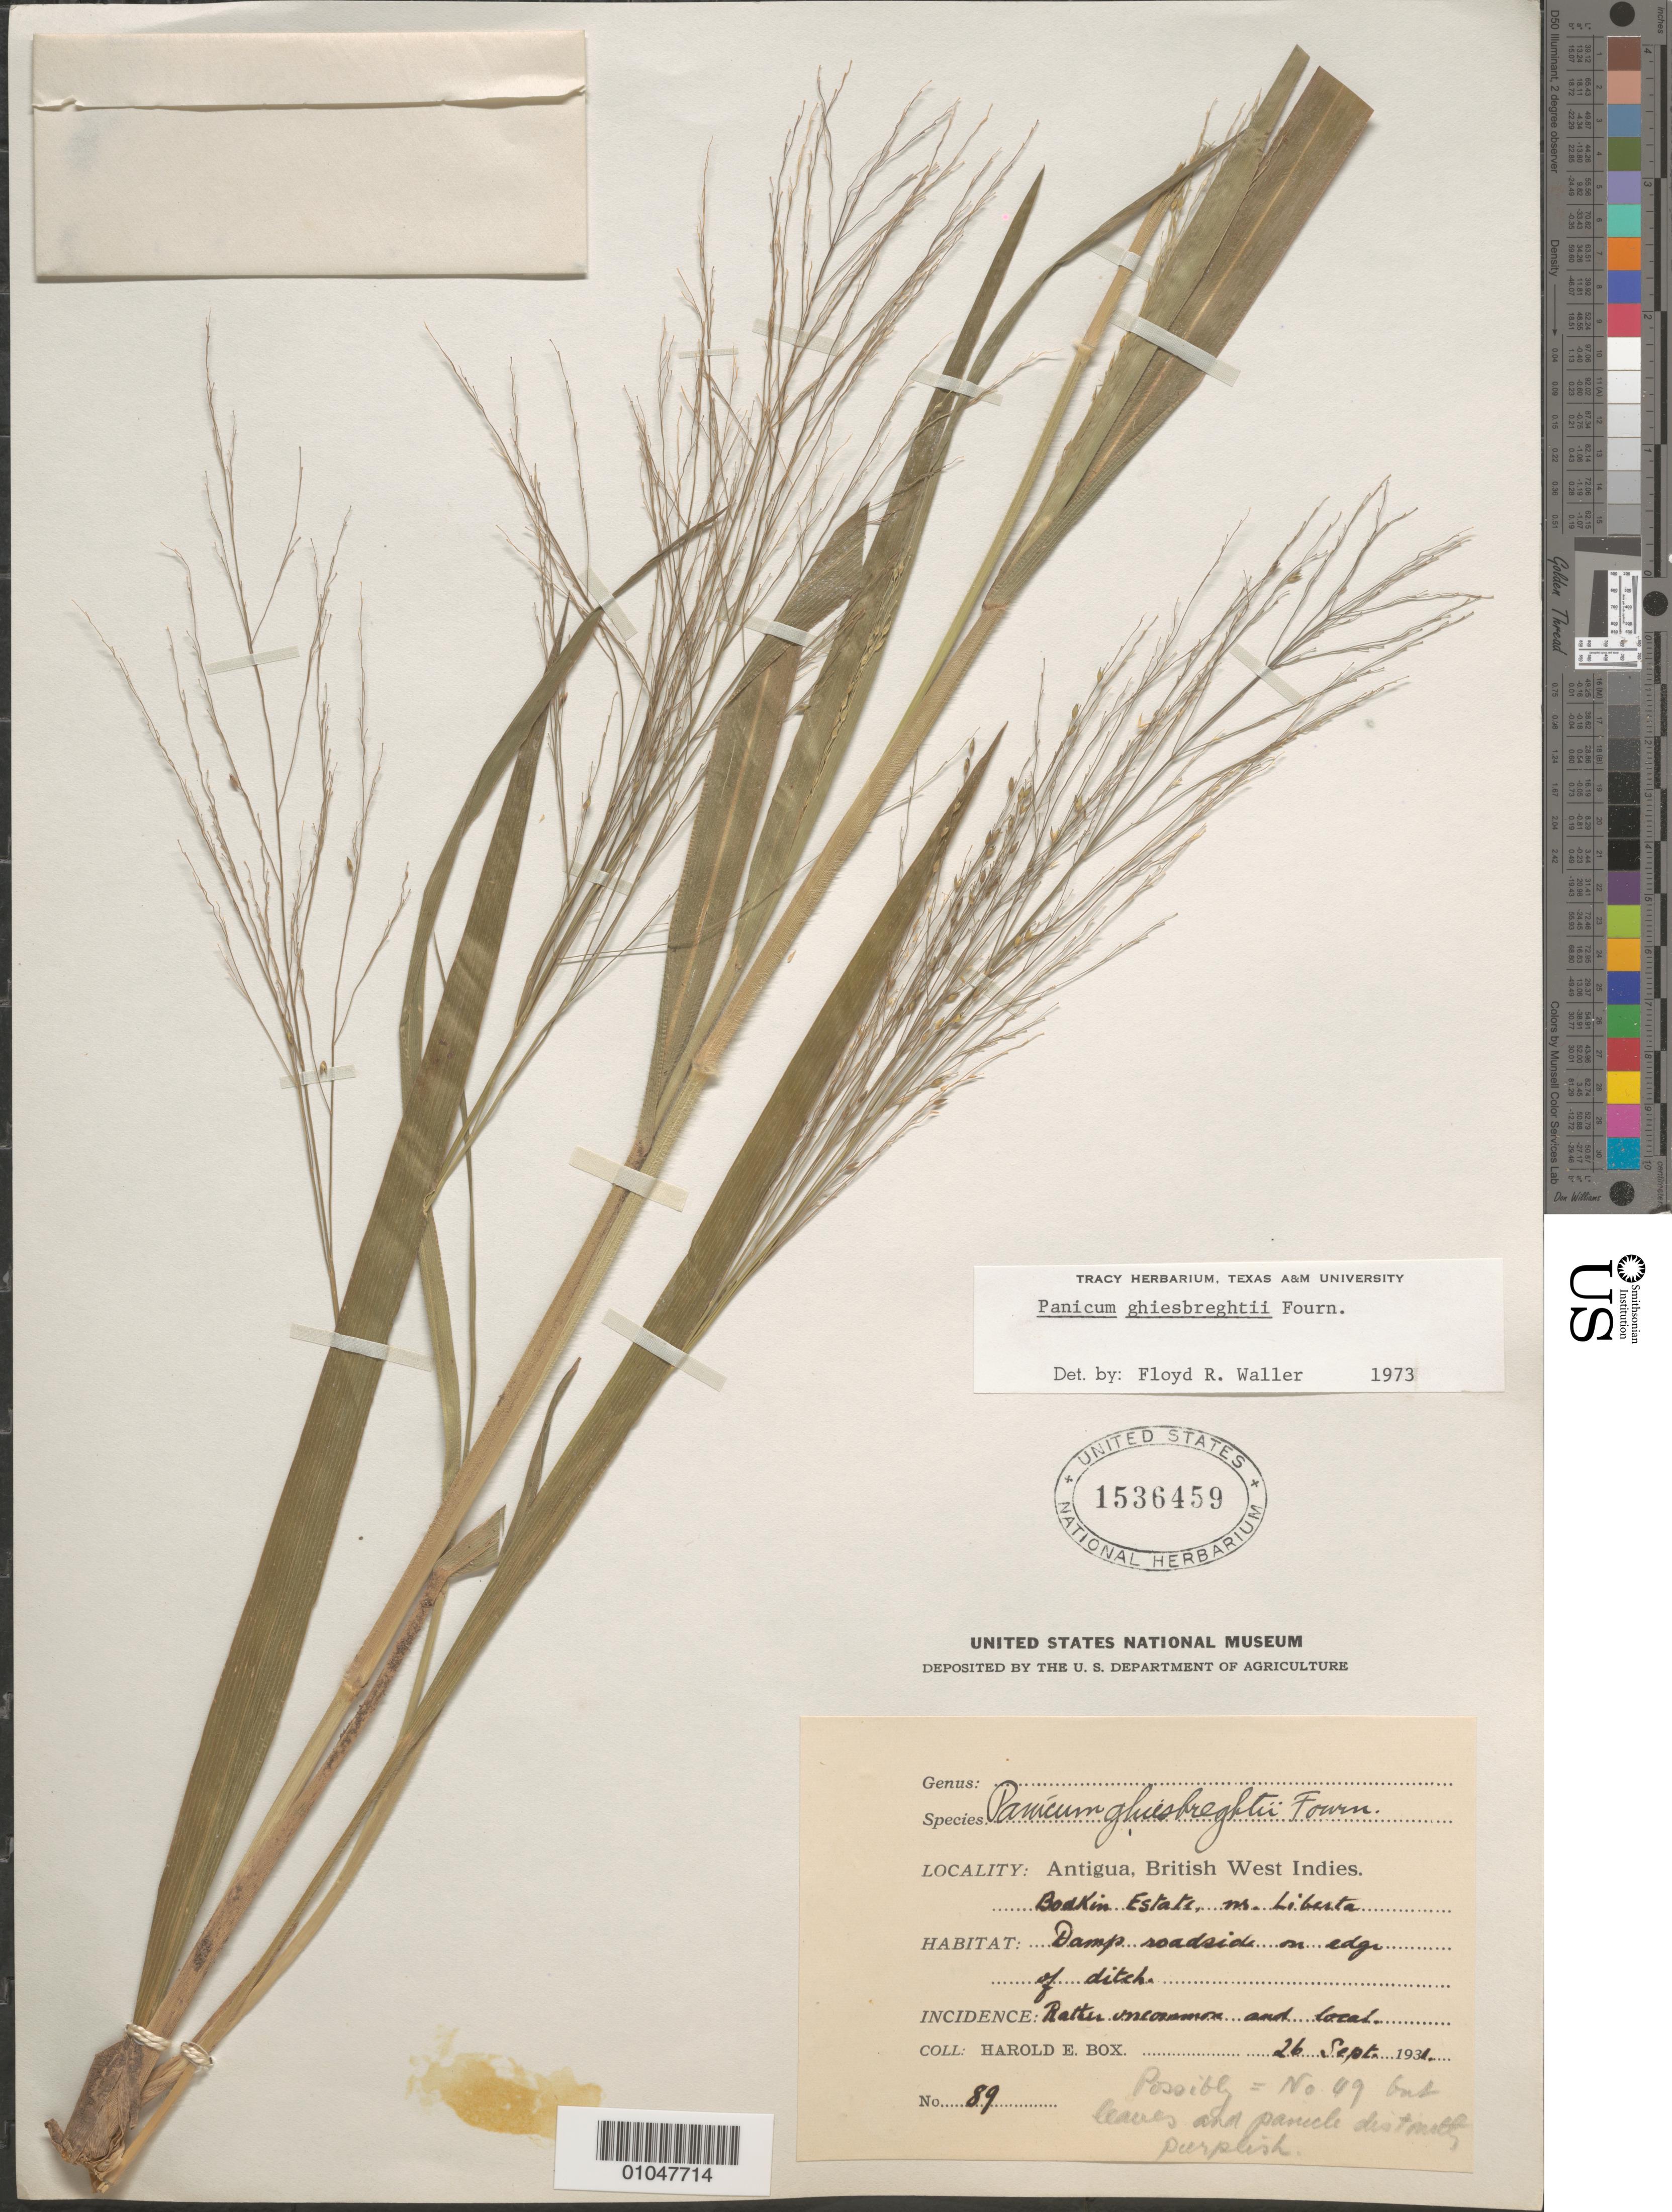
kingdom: Plantae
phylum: Tracheophyta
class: Liliopsida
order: Poales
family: Poaceae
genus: Panicum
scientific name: Panicum ghiesbreghtii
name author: E. Fourn.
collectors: H. E. Box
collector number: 89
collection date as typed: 26 Sep 1931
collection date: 1931-09-26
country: Antigua and Barbuda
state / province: Saint Paul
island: Antigua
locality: Boakin estate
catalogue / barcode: US 1536459